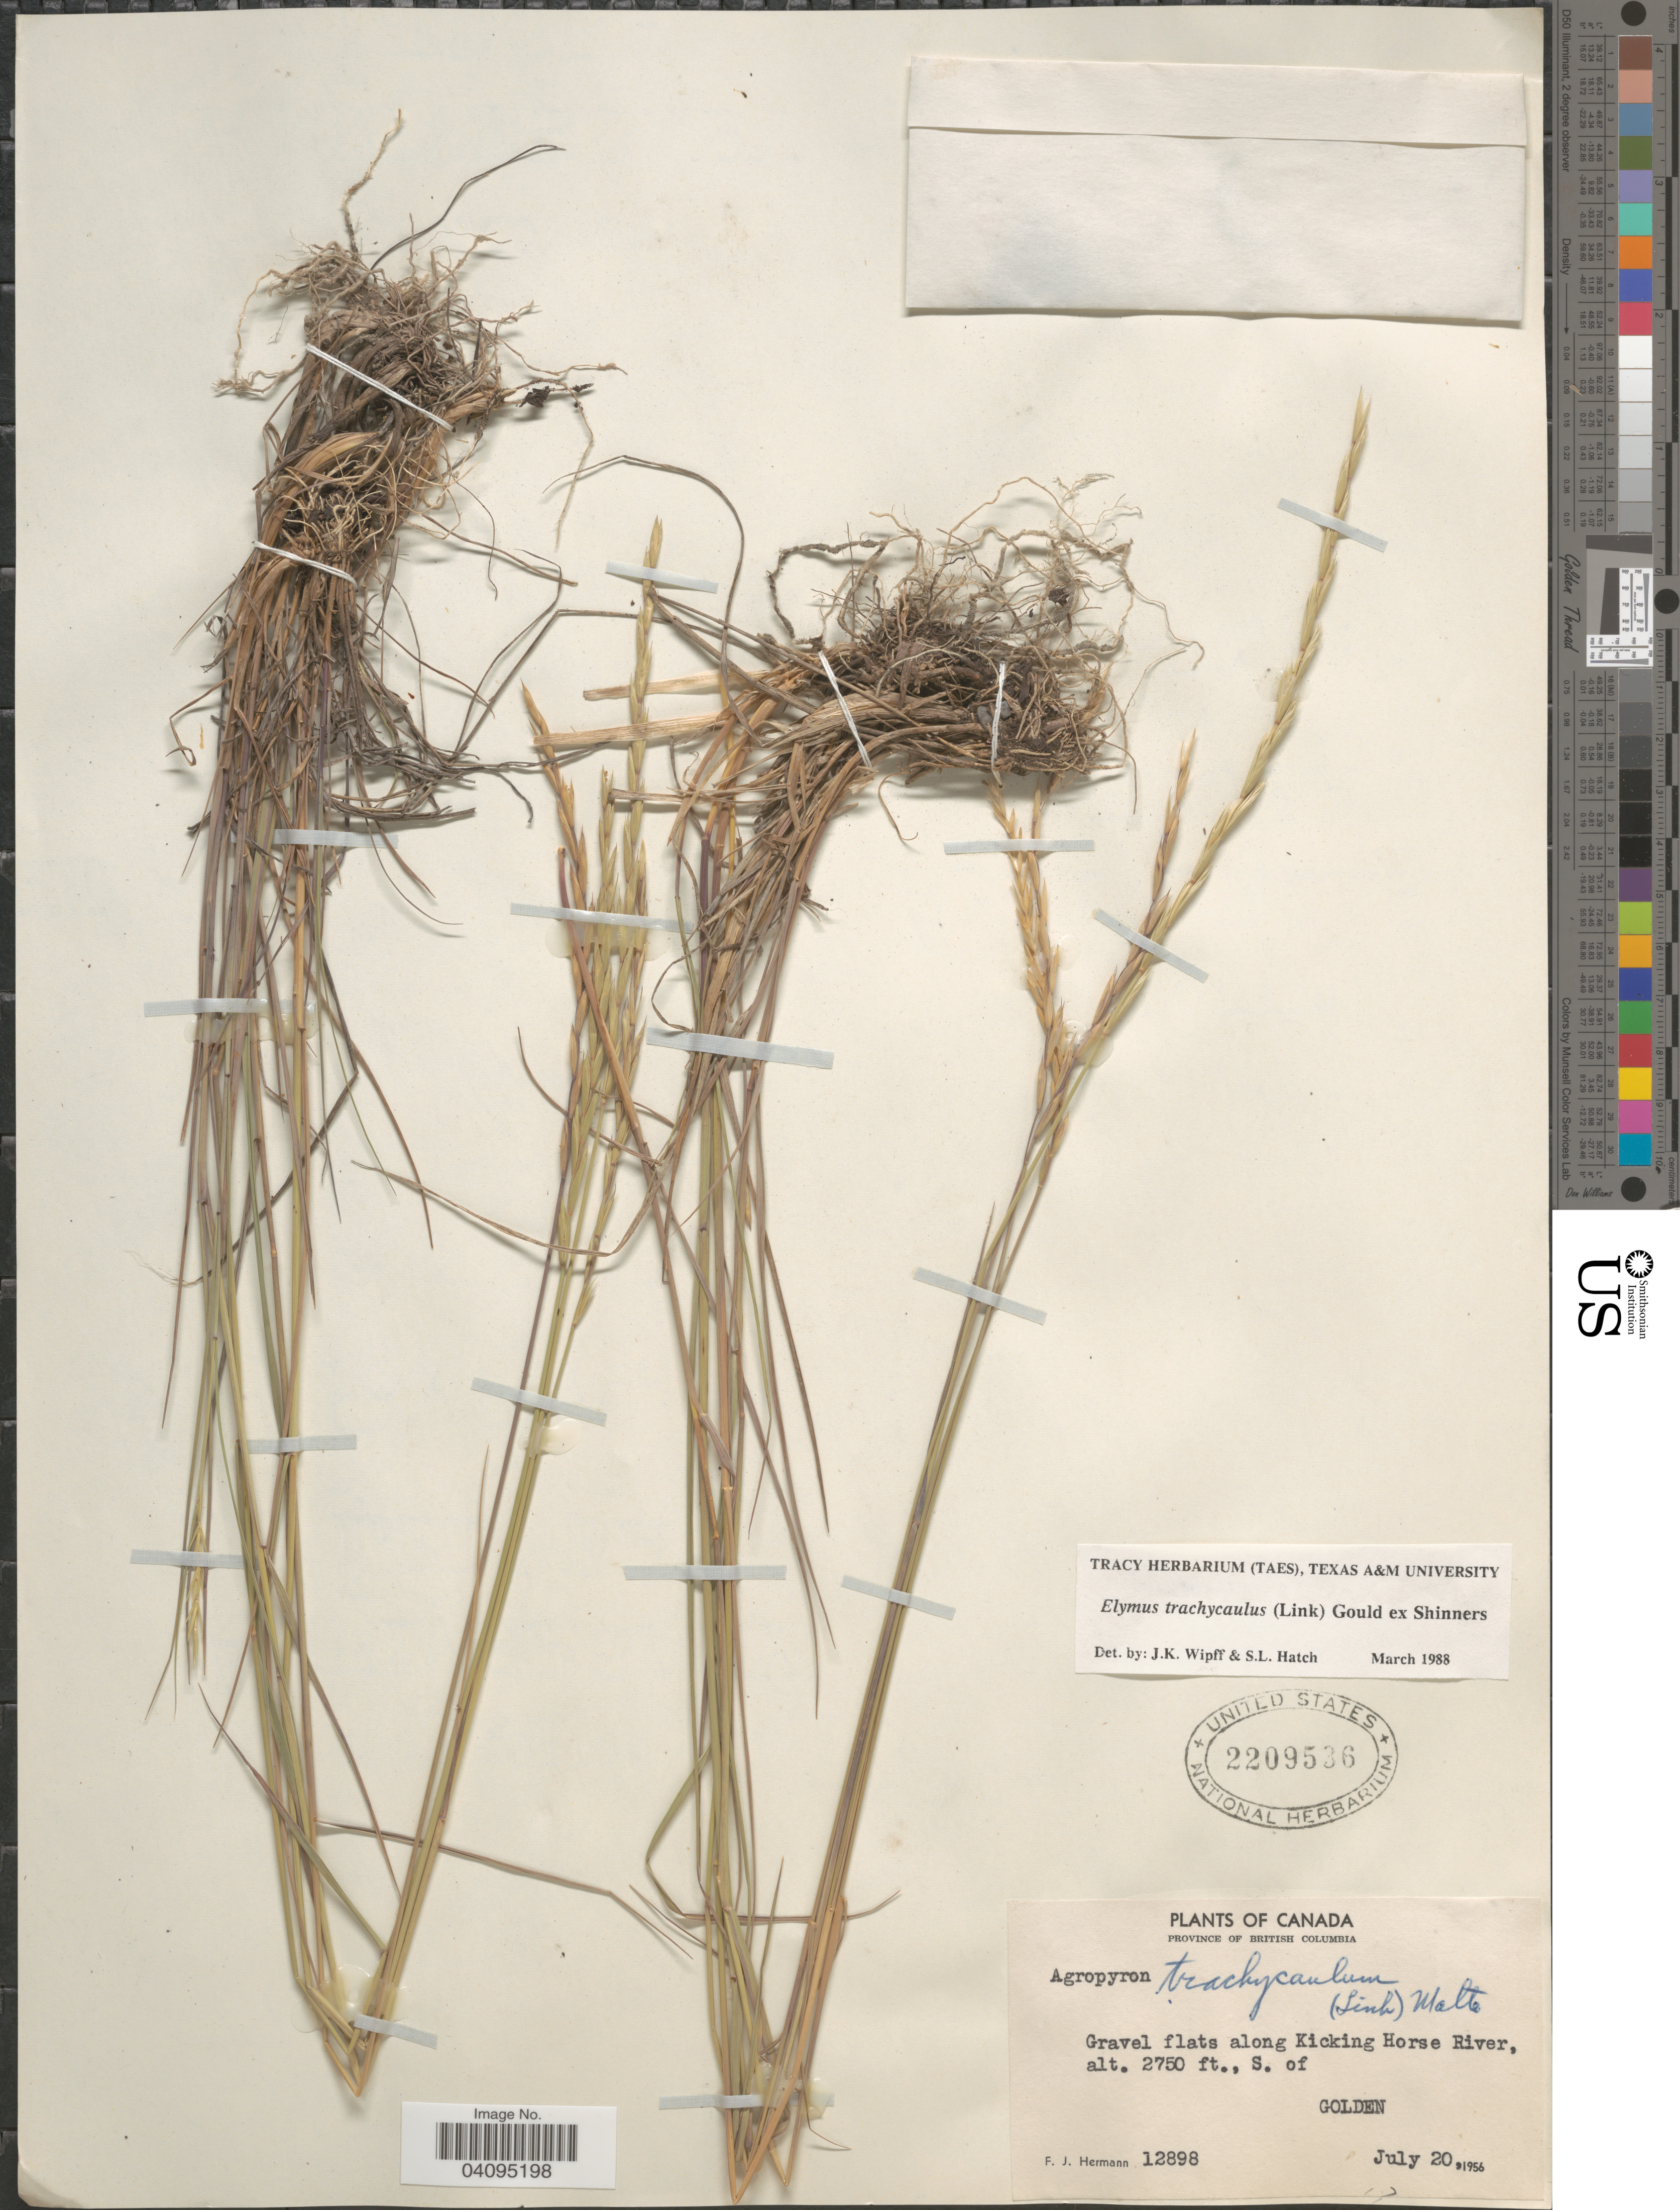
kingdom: Plantae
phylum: Tracheophyta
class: Liliopsida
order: Poales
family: Poaceae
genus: Elymus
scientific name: Elymus trachycaulus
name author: (Link) Gould ex Shinners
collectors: F. J. Hermann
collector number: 12898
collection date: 1956-07-20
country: Canada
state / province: British Columbia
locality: Gravel flats along Kicking Horse River, S. of Golden.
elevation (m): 838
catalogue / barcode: US 2209536